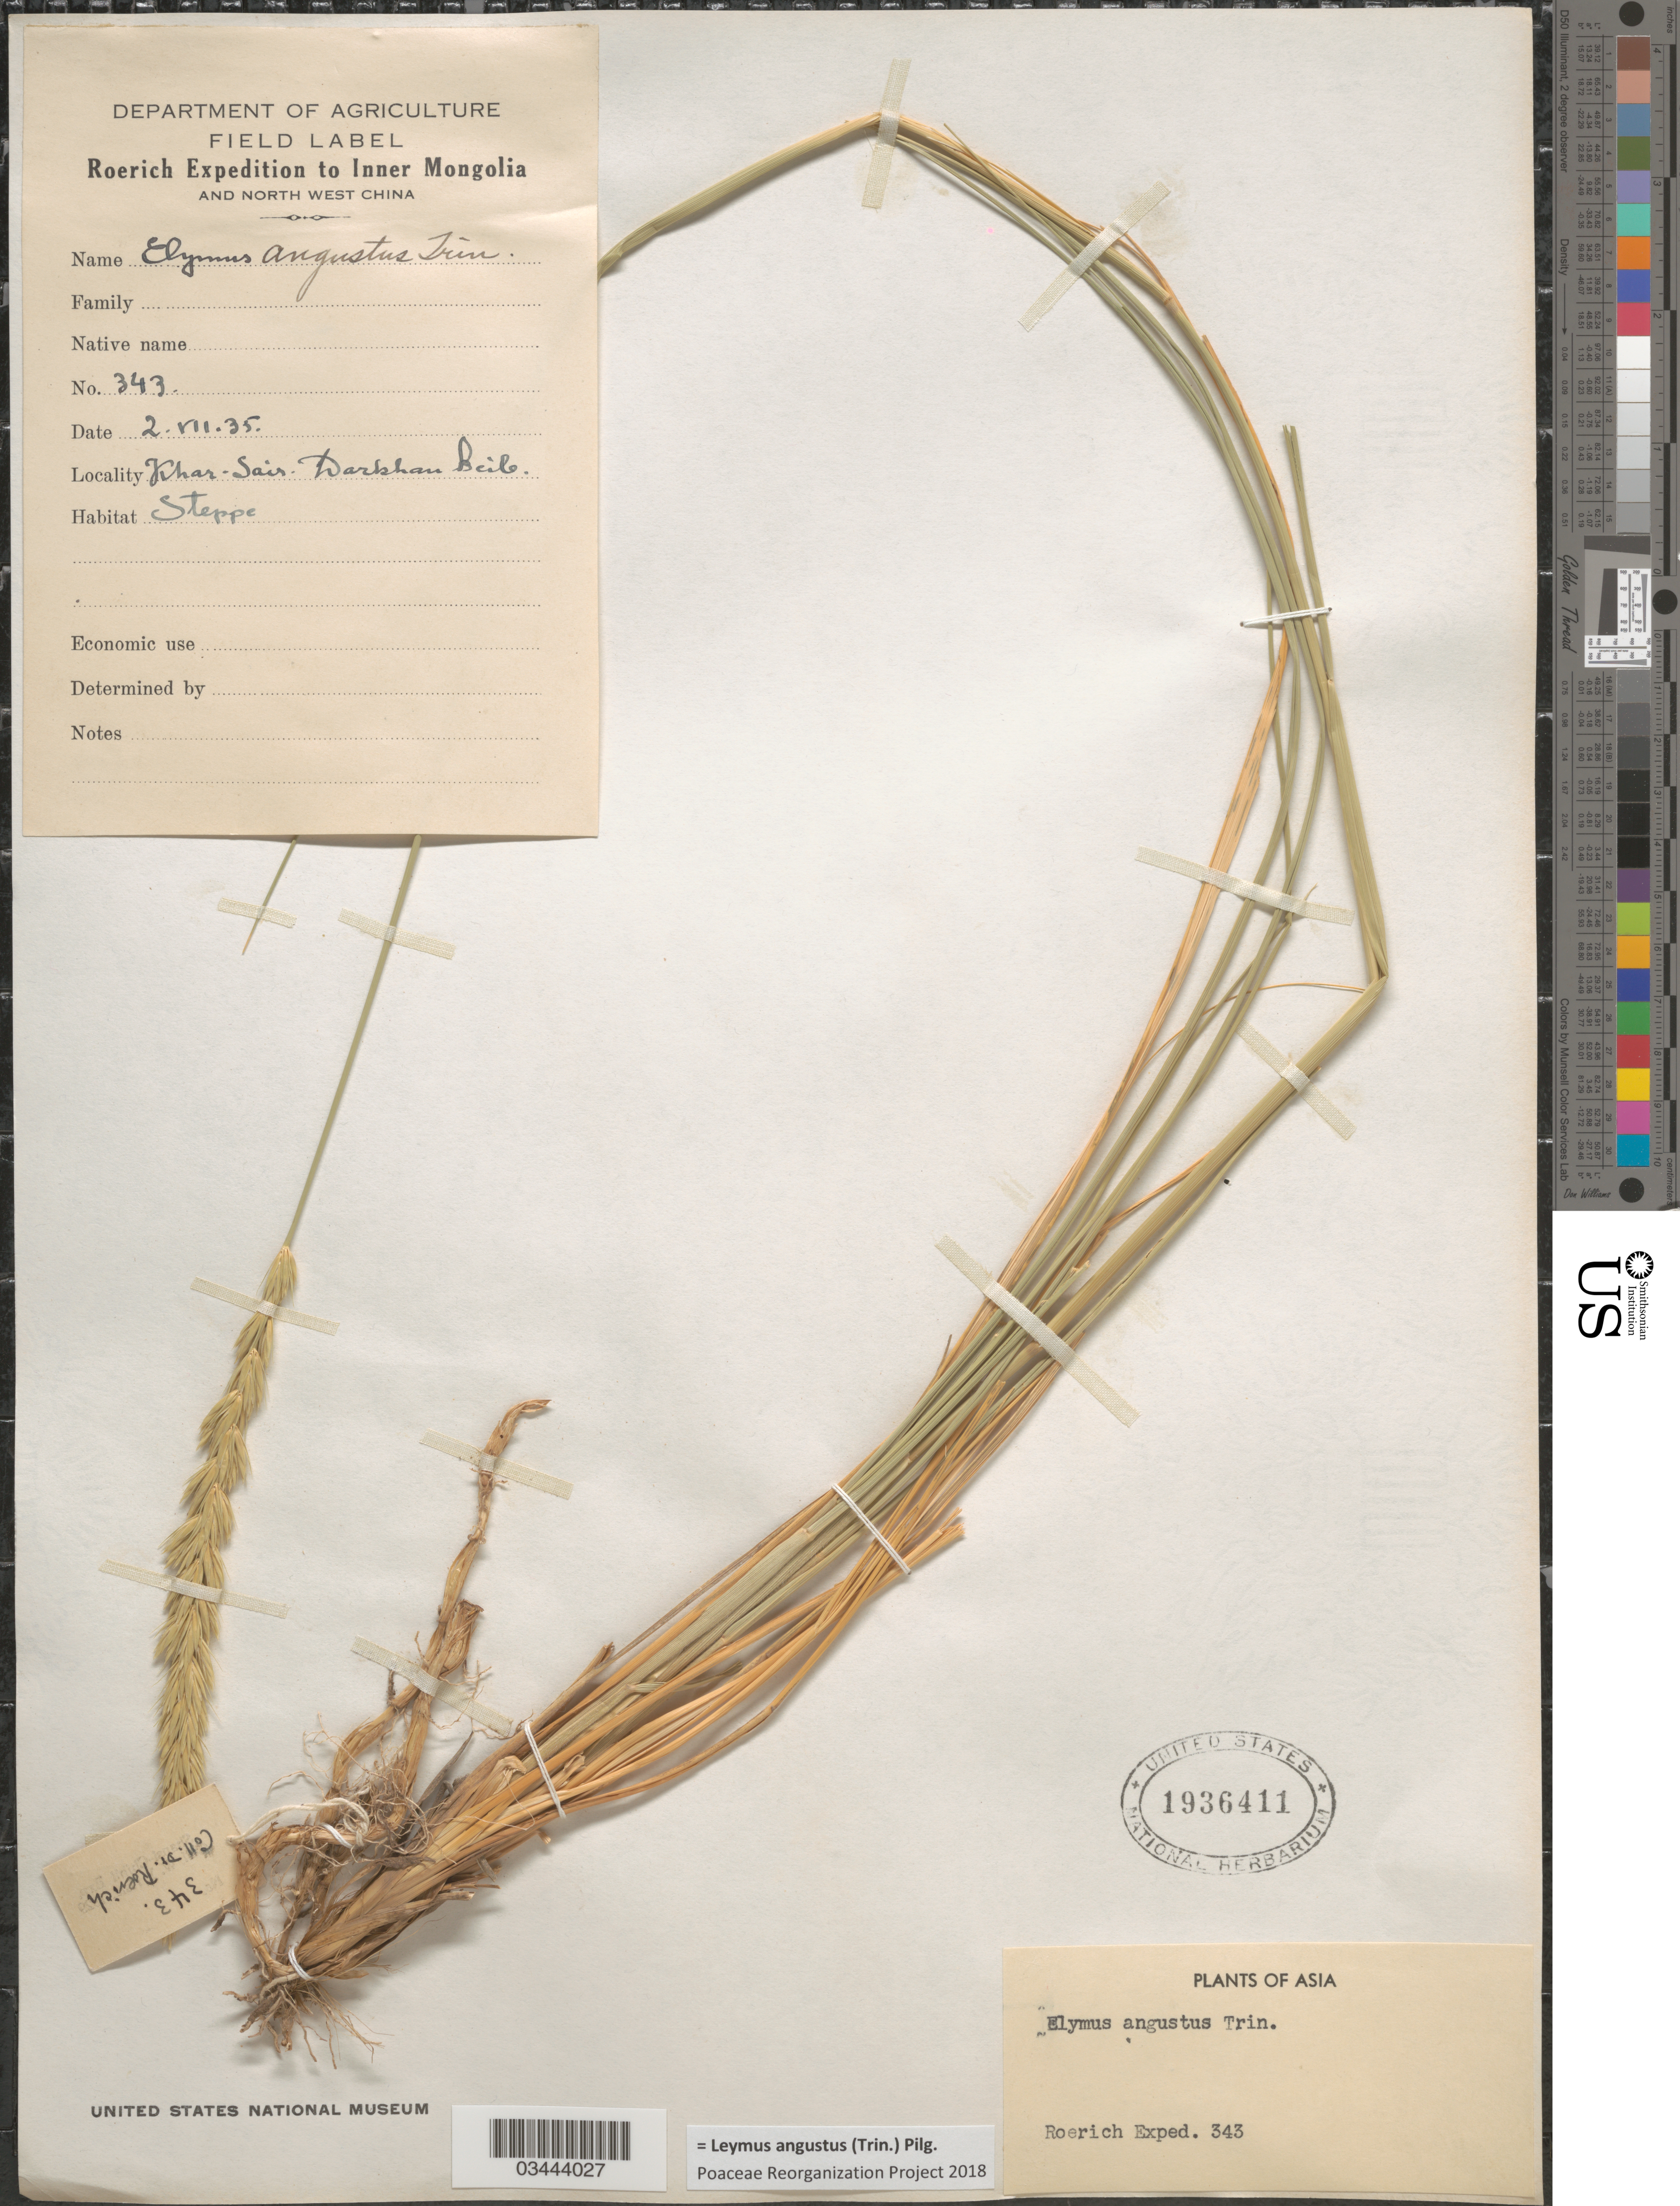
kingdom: Plantae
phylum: Tracheophyta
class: Liliopsida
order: Poales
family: Poaceae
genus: Leymus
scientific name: Leymus angustus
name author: (Trin.) Pilg.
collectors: Roerich Expedition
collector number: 343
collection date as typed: Transcribed d/m/y: 2/7/35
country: China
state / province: Nei Monggol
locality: To Inner Mongolia and North West China. Khar-Sair. Darkhan [interpreted] heib. [interpreted]. Steppe.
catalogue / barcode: US 1936411